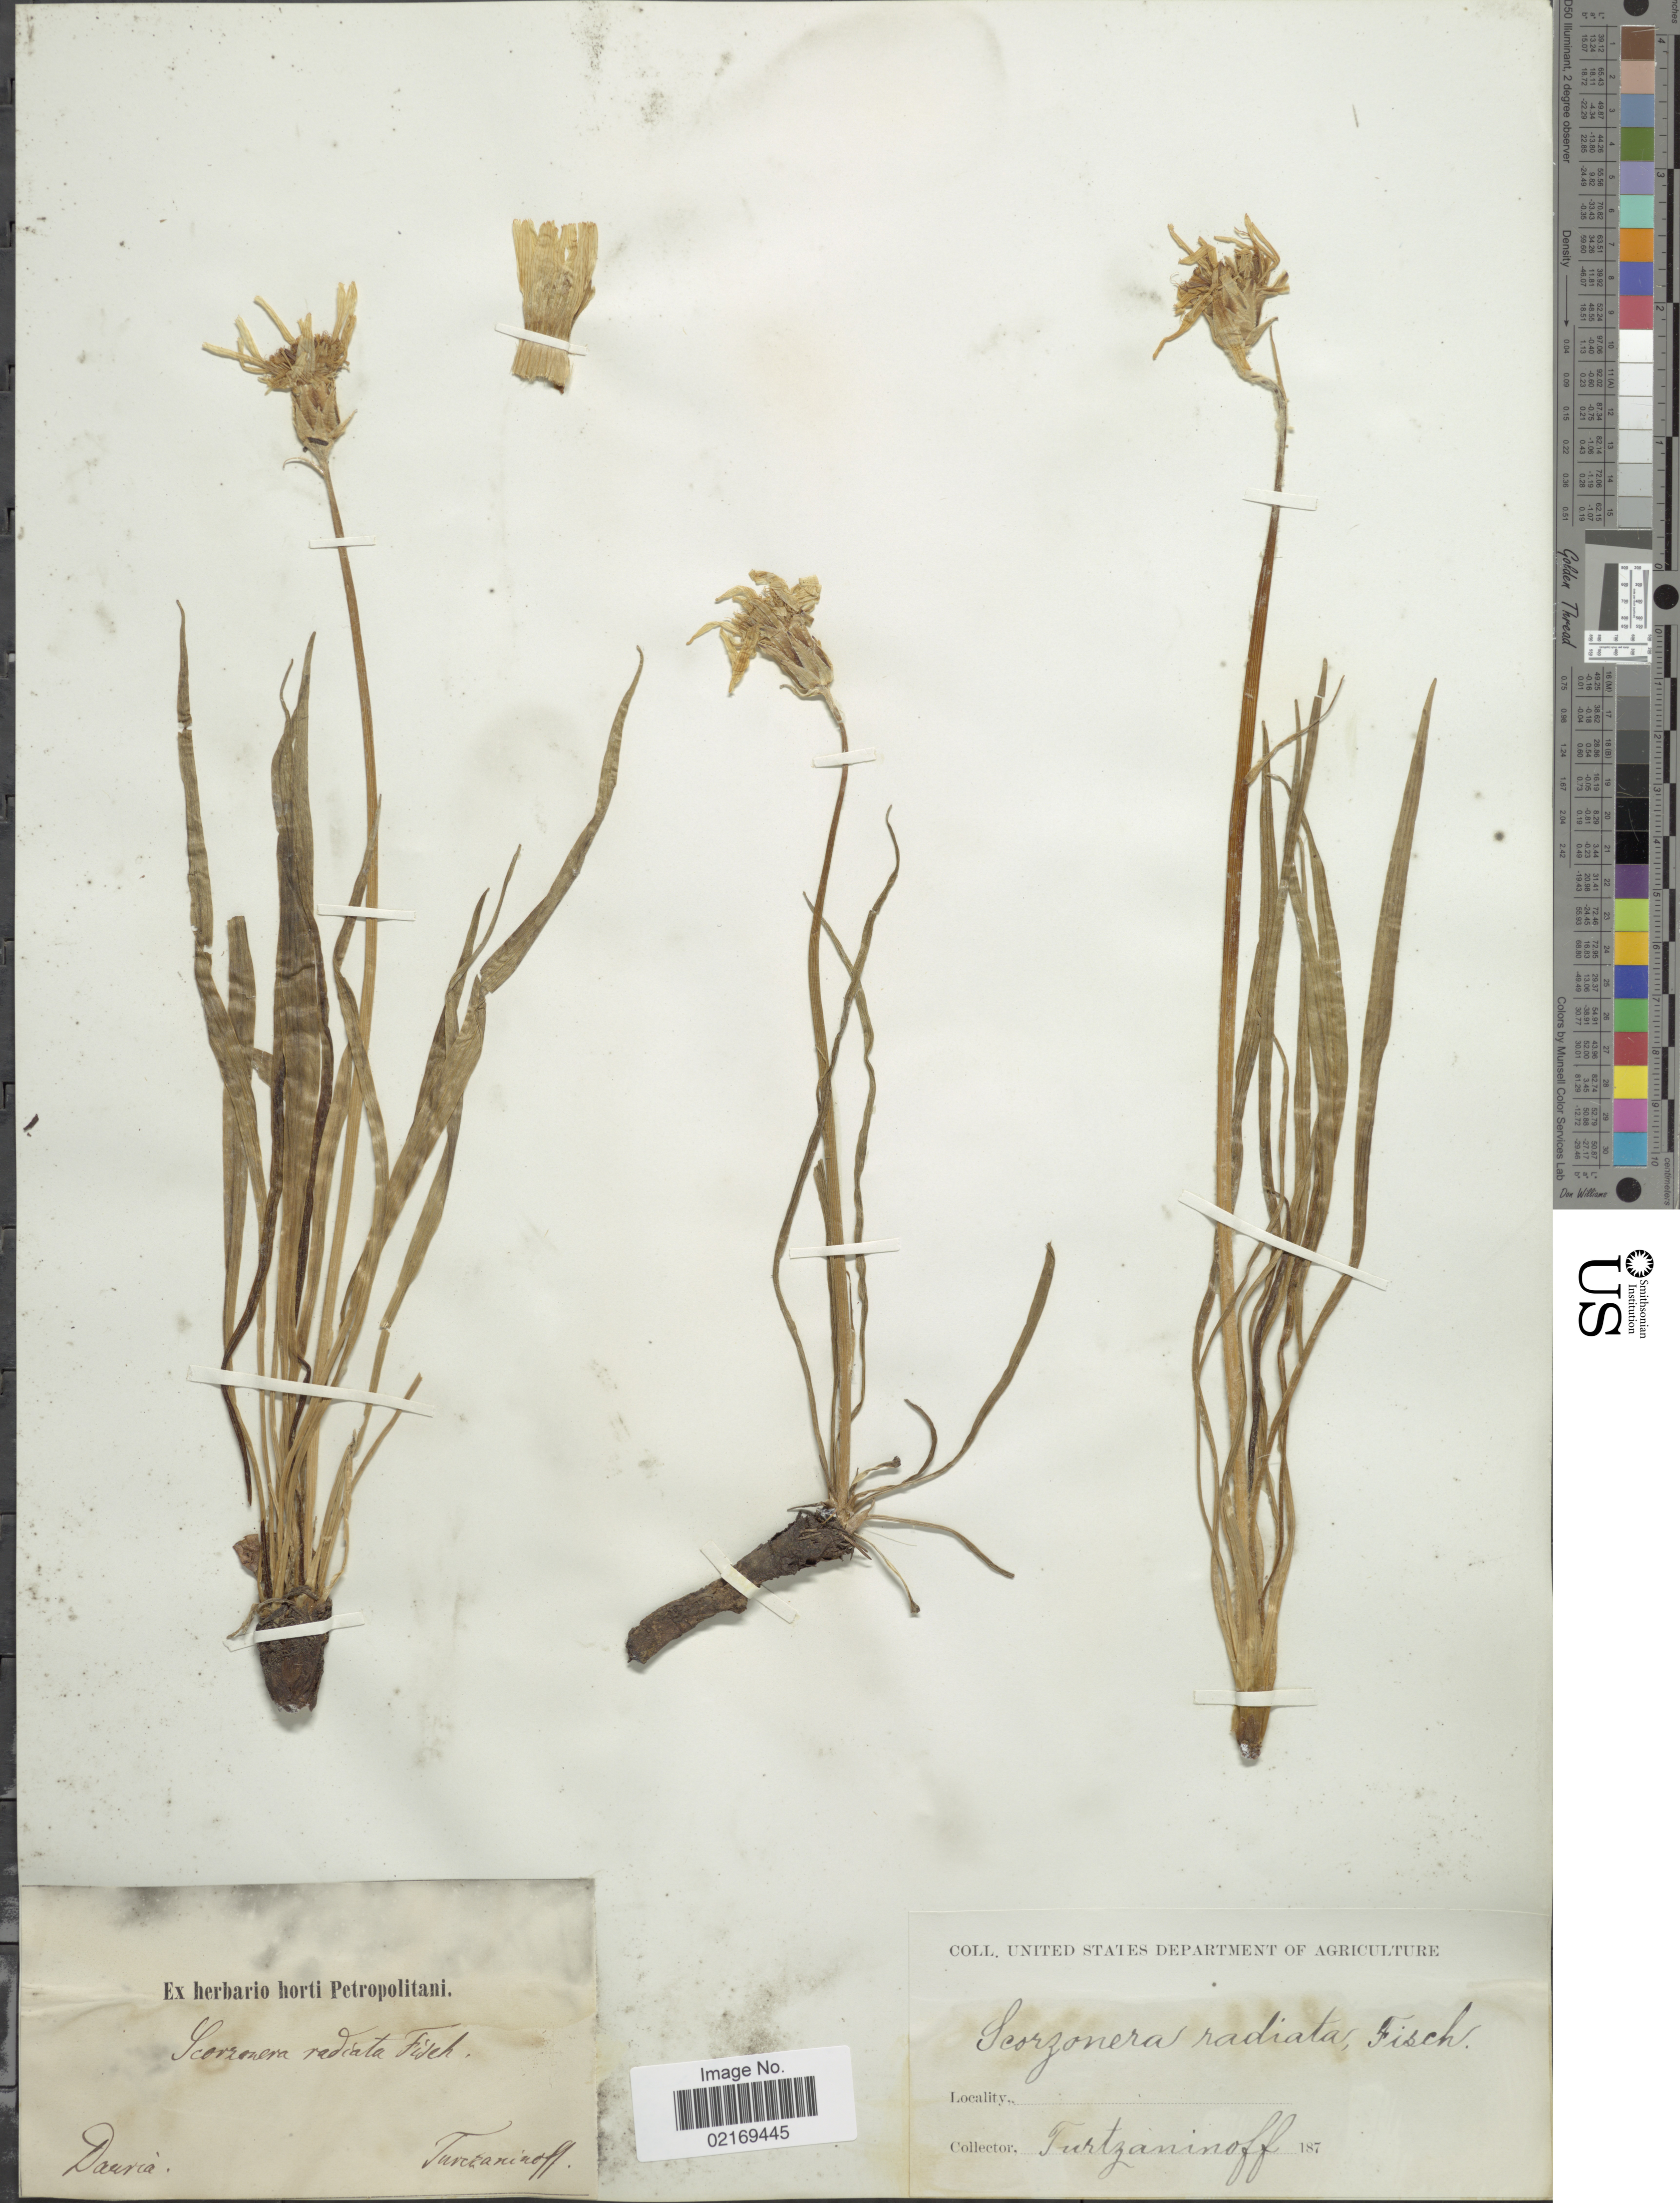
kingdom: Plantae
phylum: Tracheophyta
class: Magnoliopsida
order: Asterales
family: Asteraceae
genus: Scorzonera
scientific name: Scorzonera radiata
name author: Fisch. ex Ledeb.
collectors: N. Turczaninow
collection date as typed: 187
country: Russian Federation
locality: Dauria